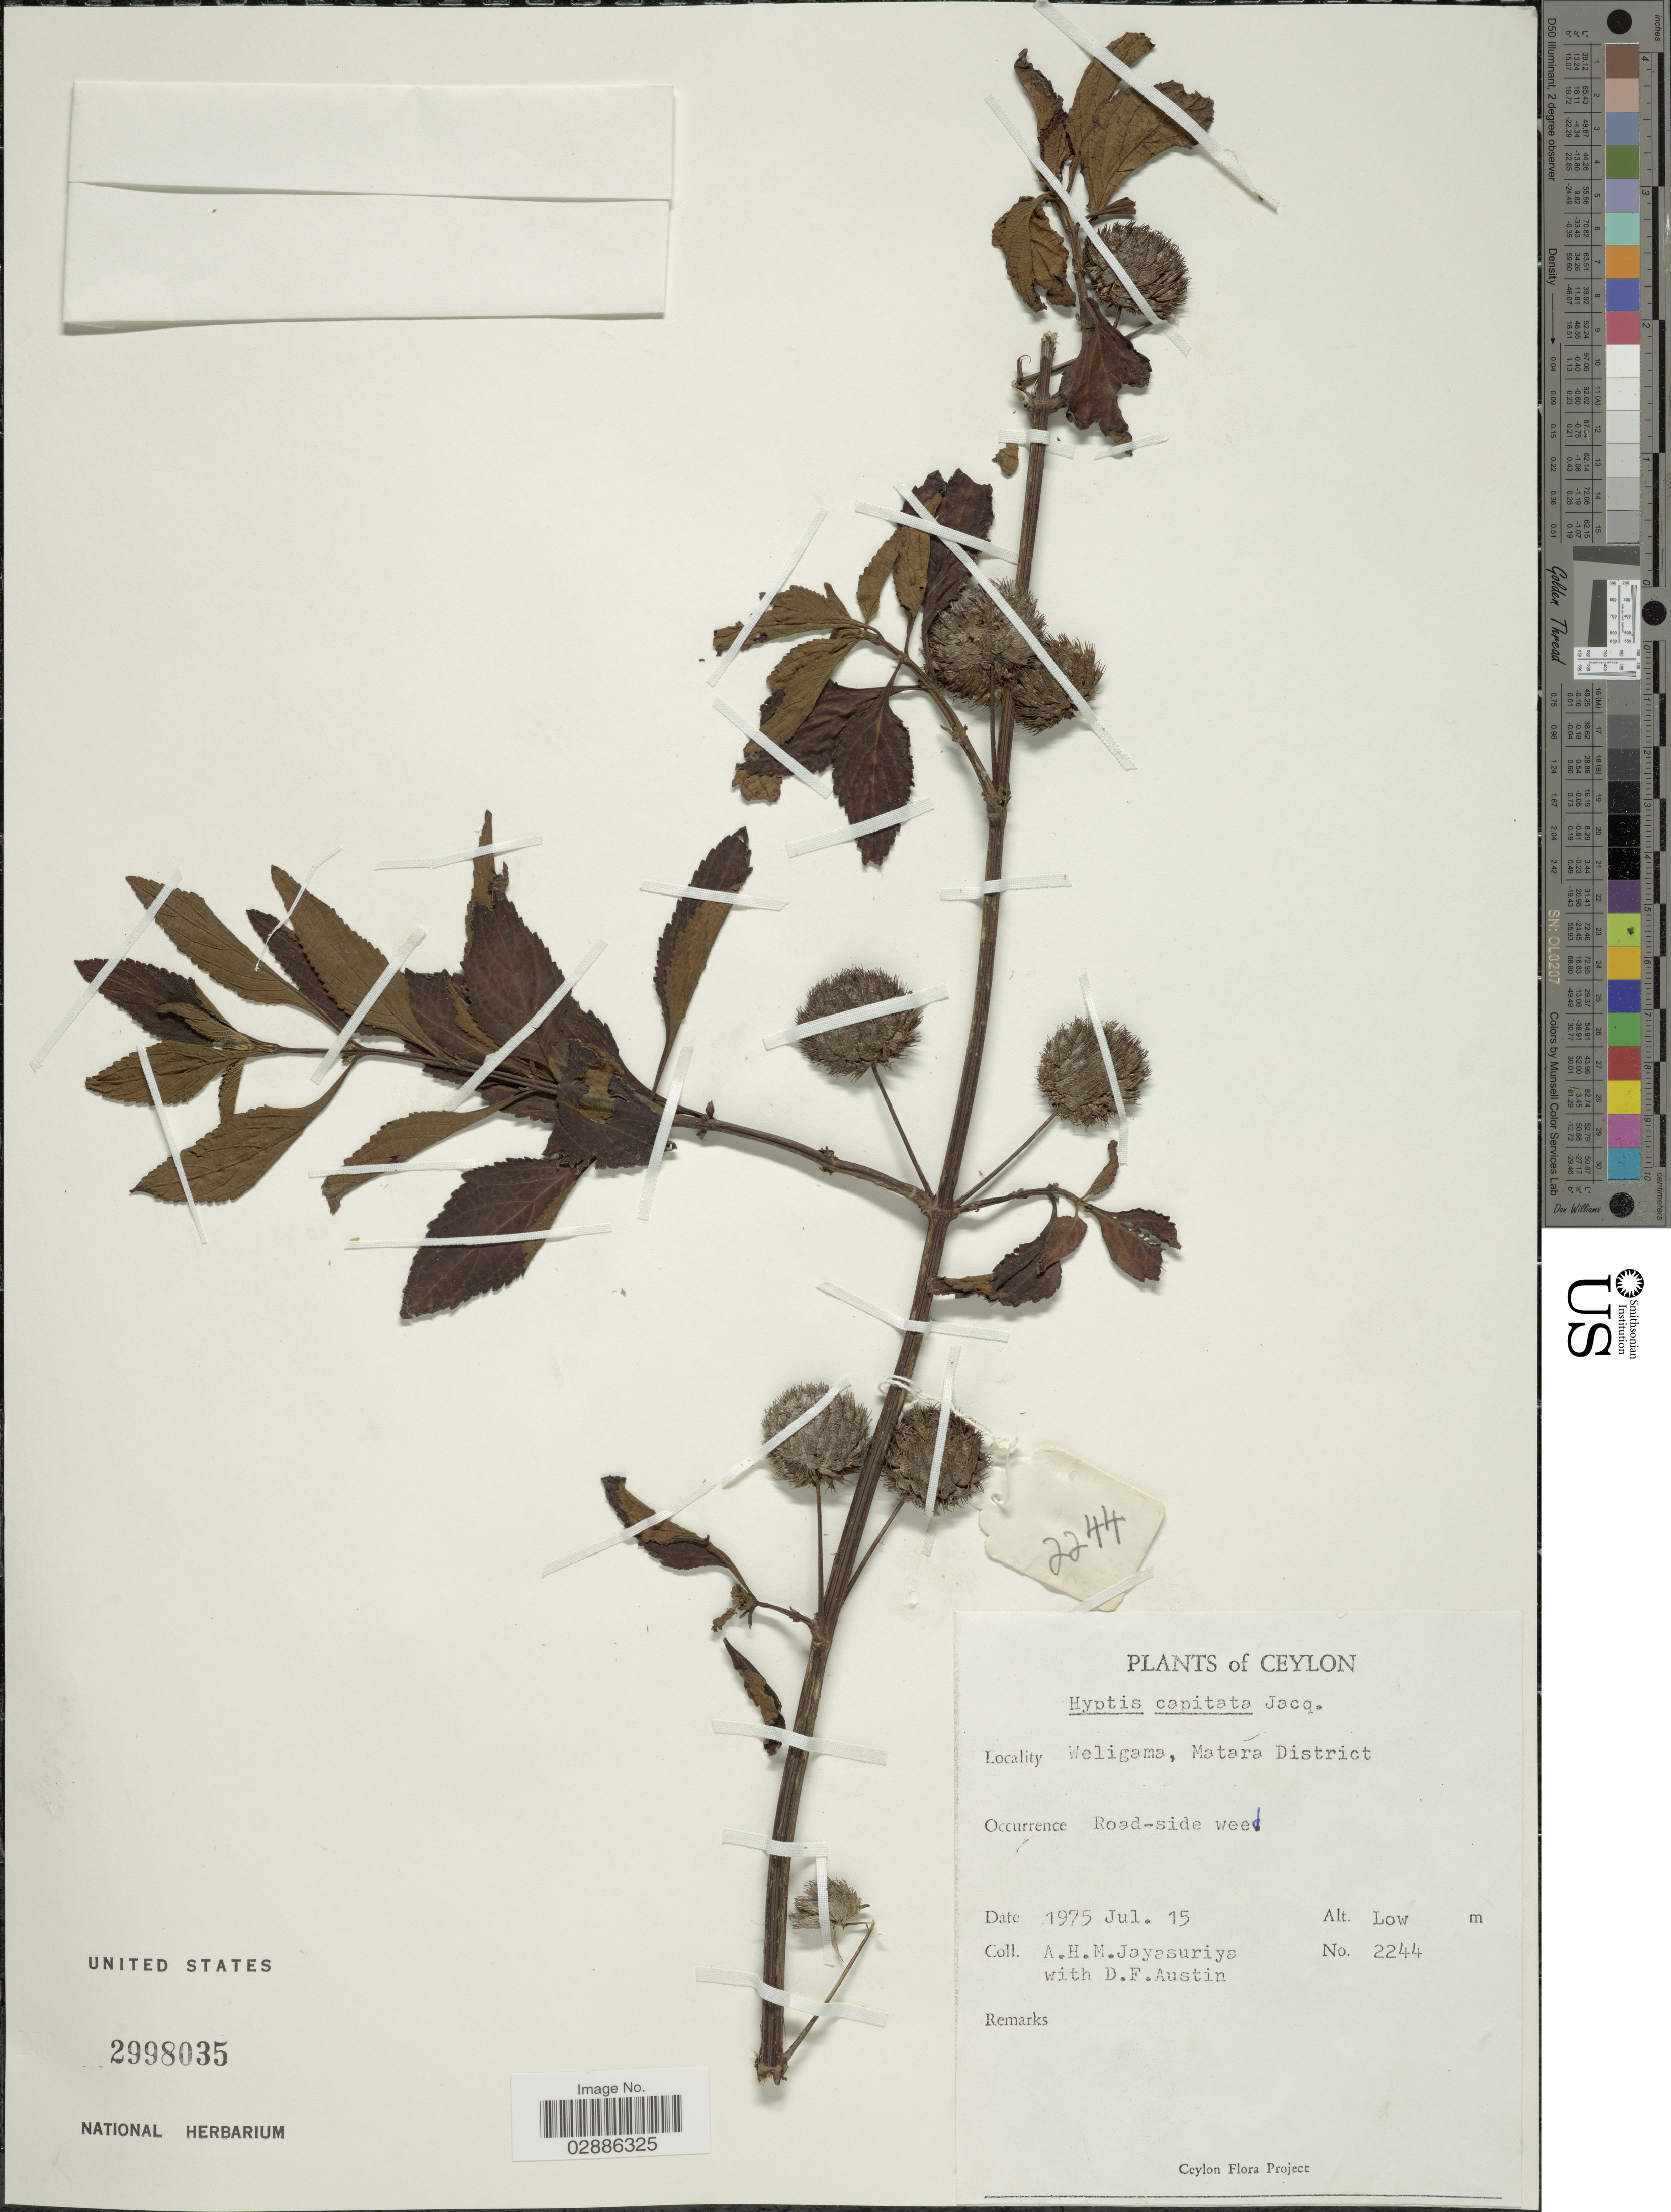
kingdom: Plantae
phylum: Tracheophyta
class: Magnoliopsida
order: Lamiales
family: Lamiaceae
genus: Hyptis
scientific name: Hyptis rhomboidea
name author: M. Martens & Galeotti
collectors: A. Jayasuriya & D. Austin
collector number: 2244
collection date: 1975-07-15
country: Sri Lanka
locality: Ceylon, Weligama, Matara District.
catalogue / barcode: US 2998035